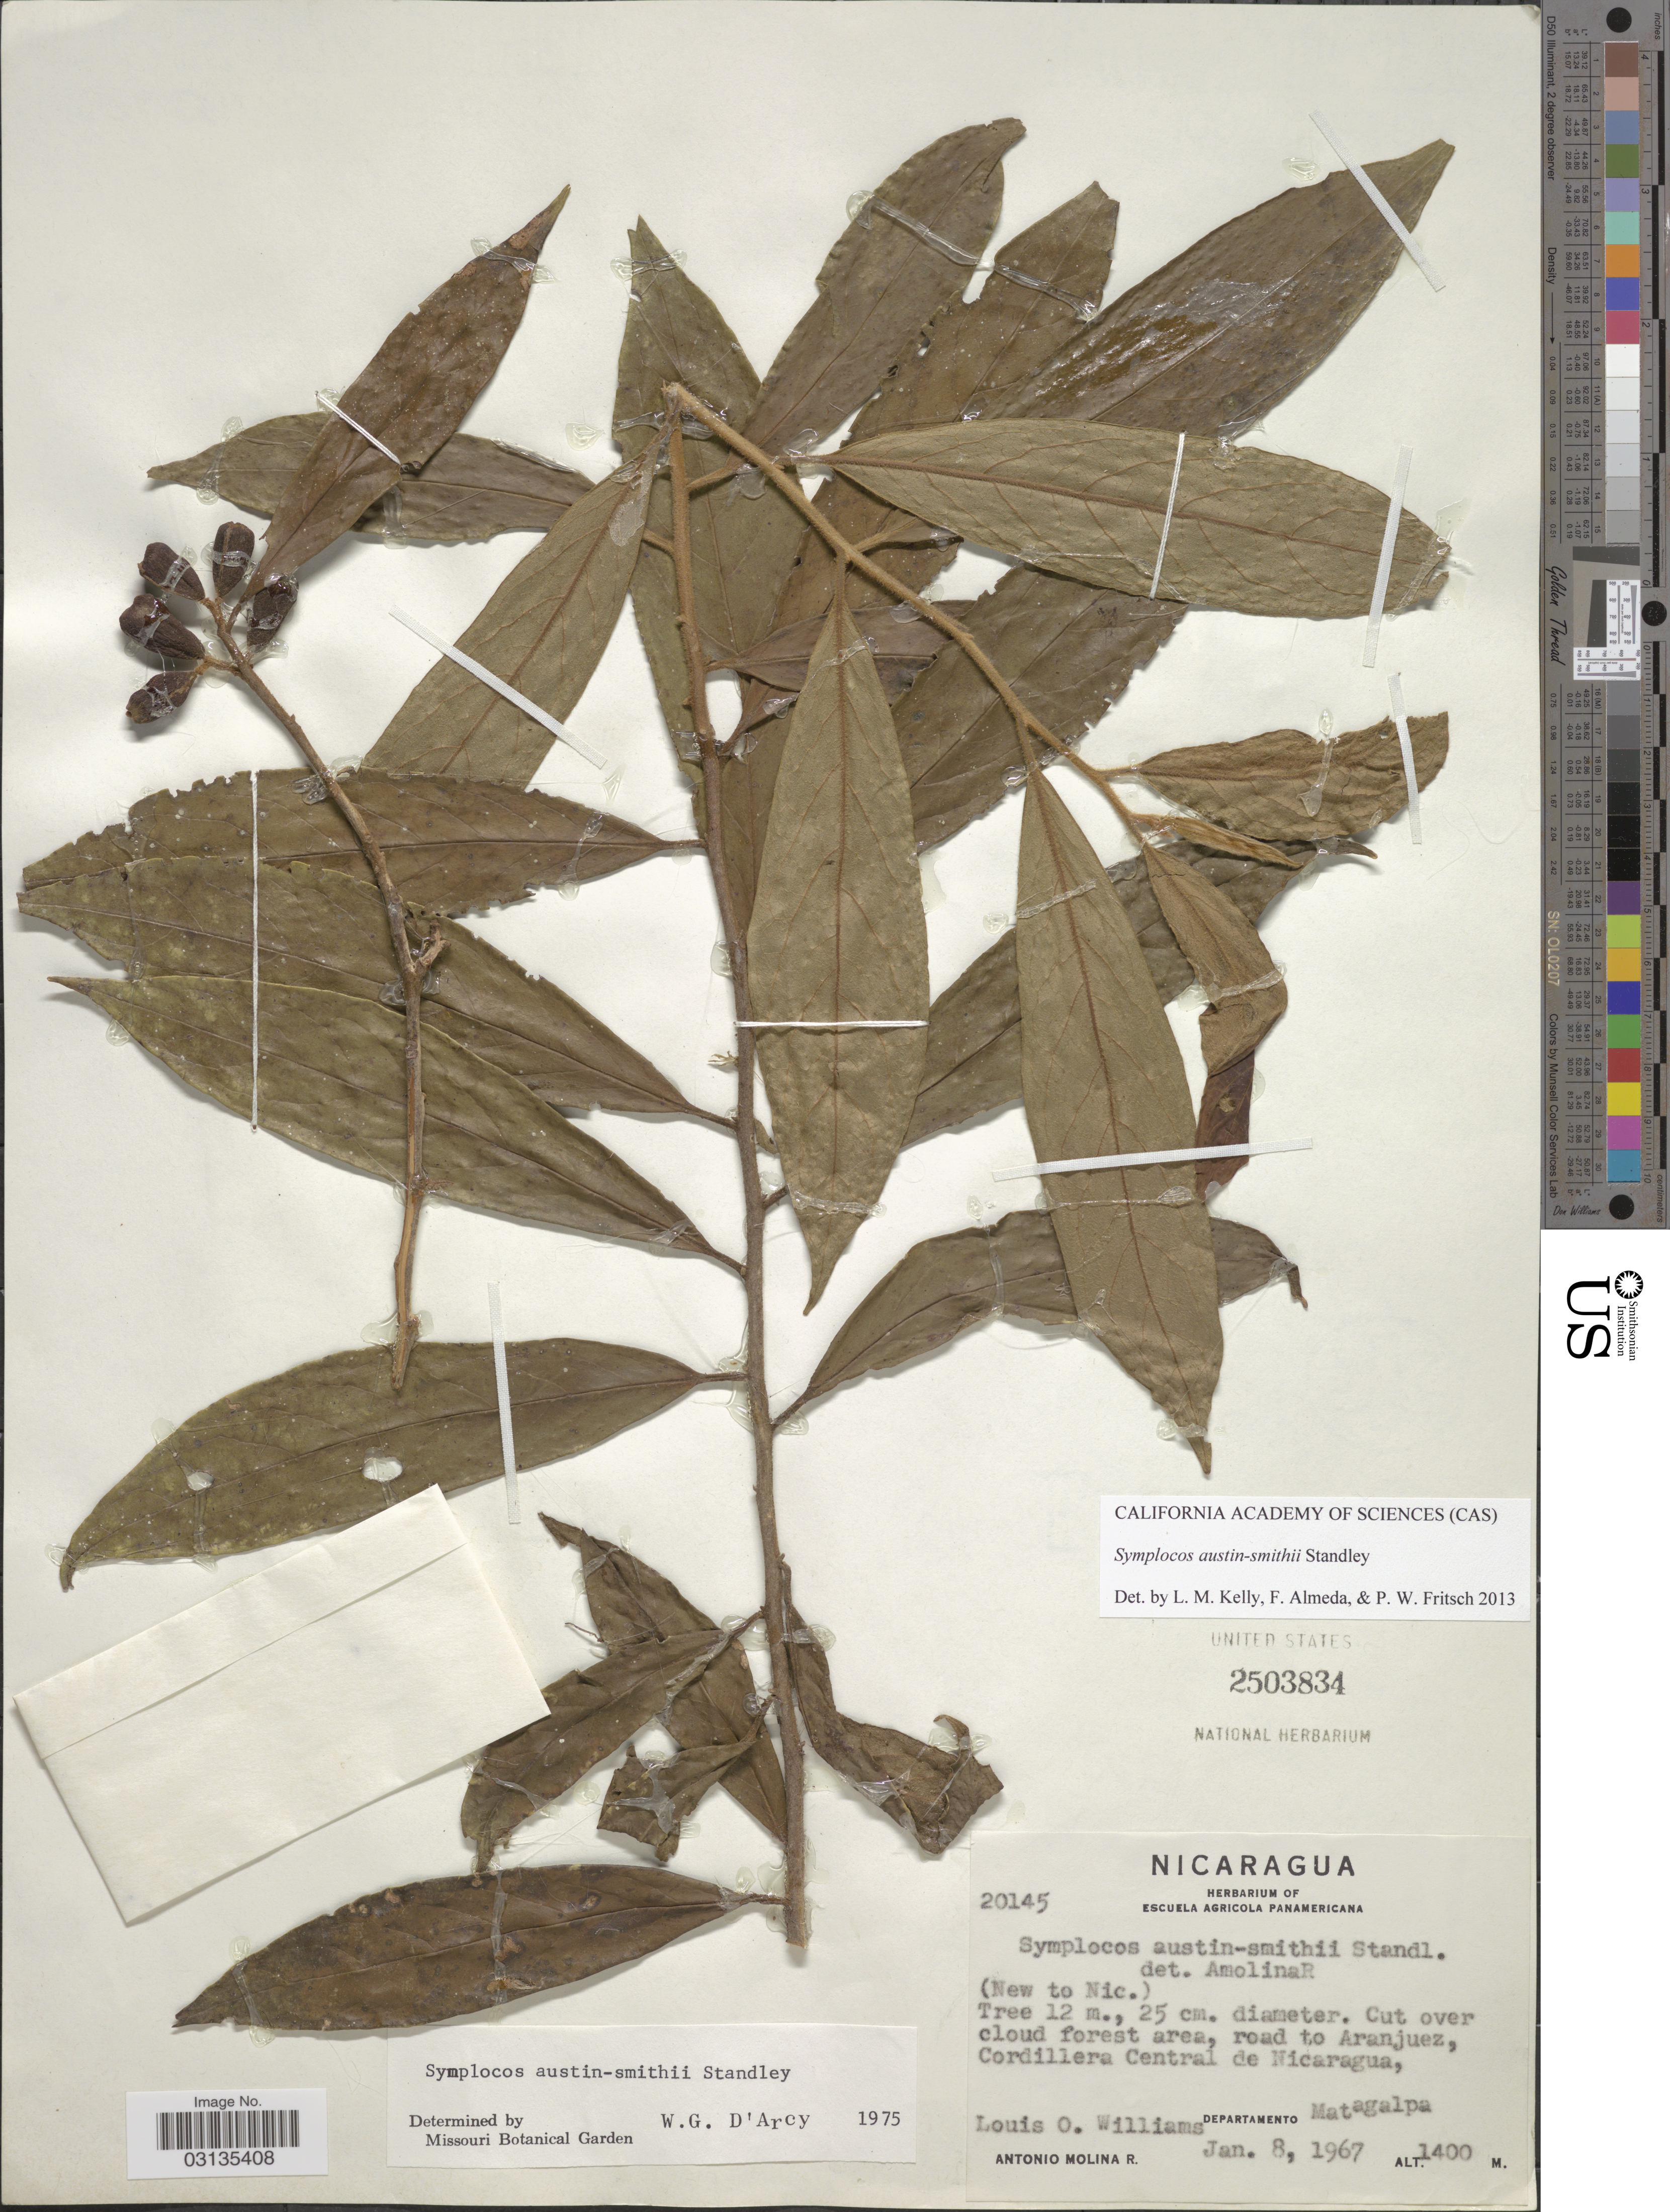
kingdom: Plantae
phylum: Tracheophyta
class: Magnoliopsida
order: Ericales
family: Symplocaceae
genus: Symplocos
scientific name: Symplocos austin-smithii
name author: Standl.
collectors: L. O. Williams & A. Molina R.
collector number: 20145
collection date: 1967-01-08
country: Nicaragua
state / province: Matagalpa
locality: Road to Aranjuez, Cordillera Central de Nicaragua, Departamento Matagalpa.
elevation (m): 1400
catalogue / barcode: US 2503834